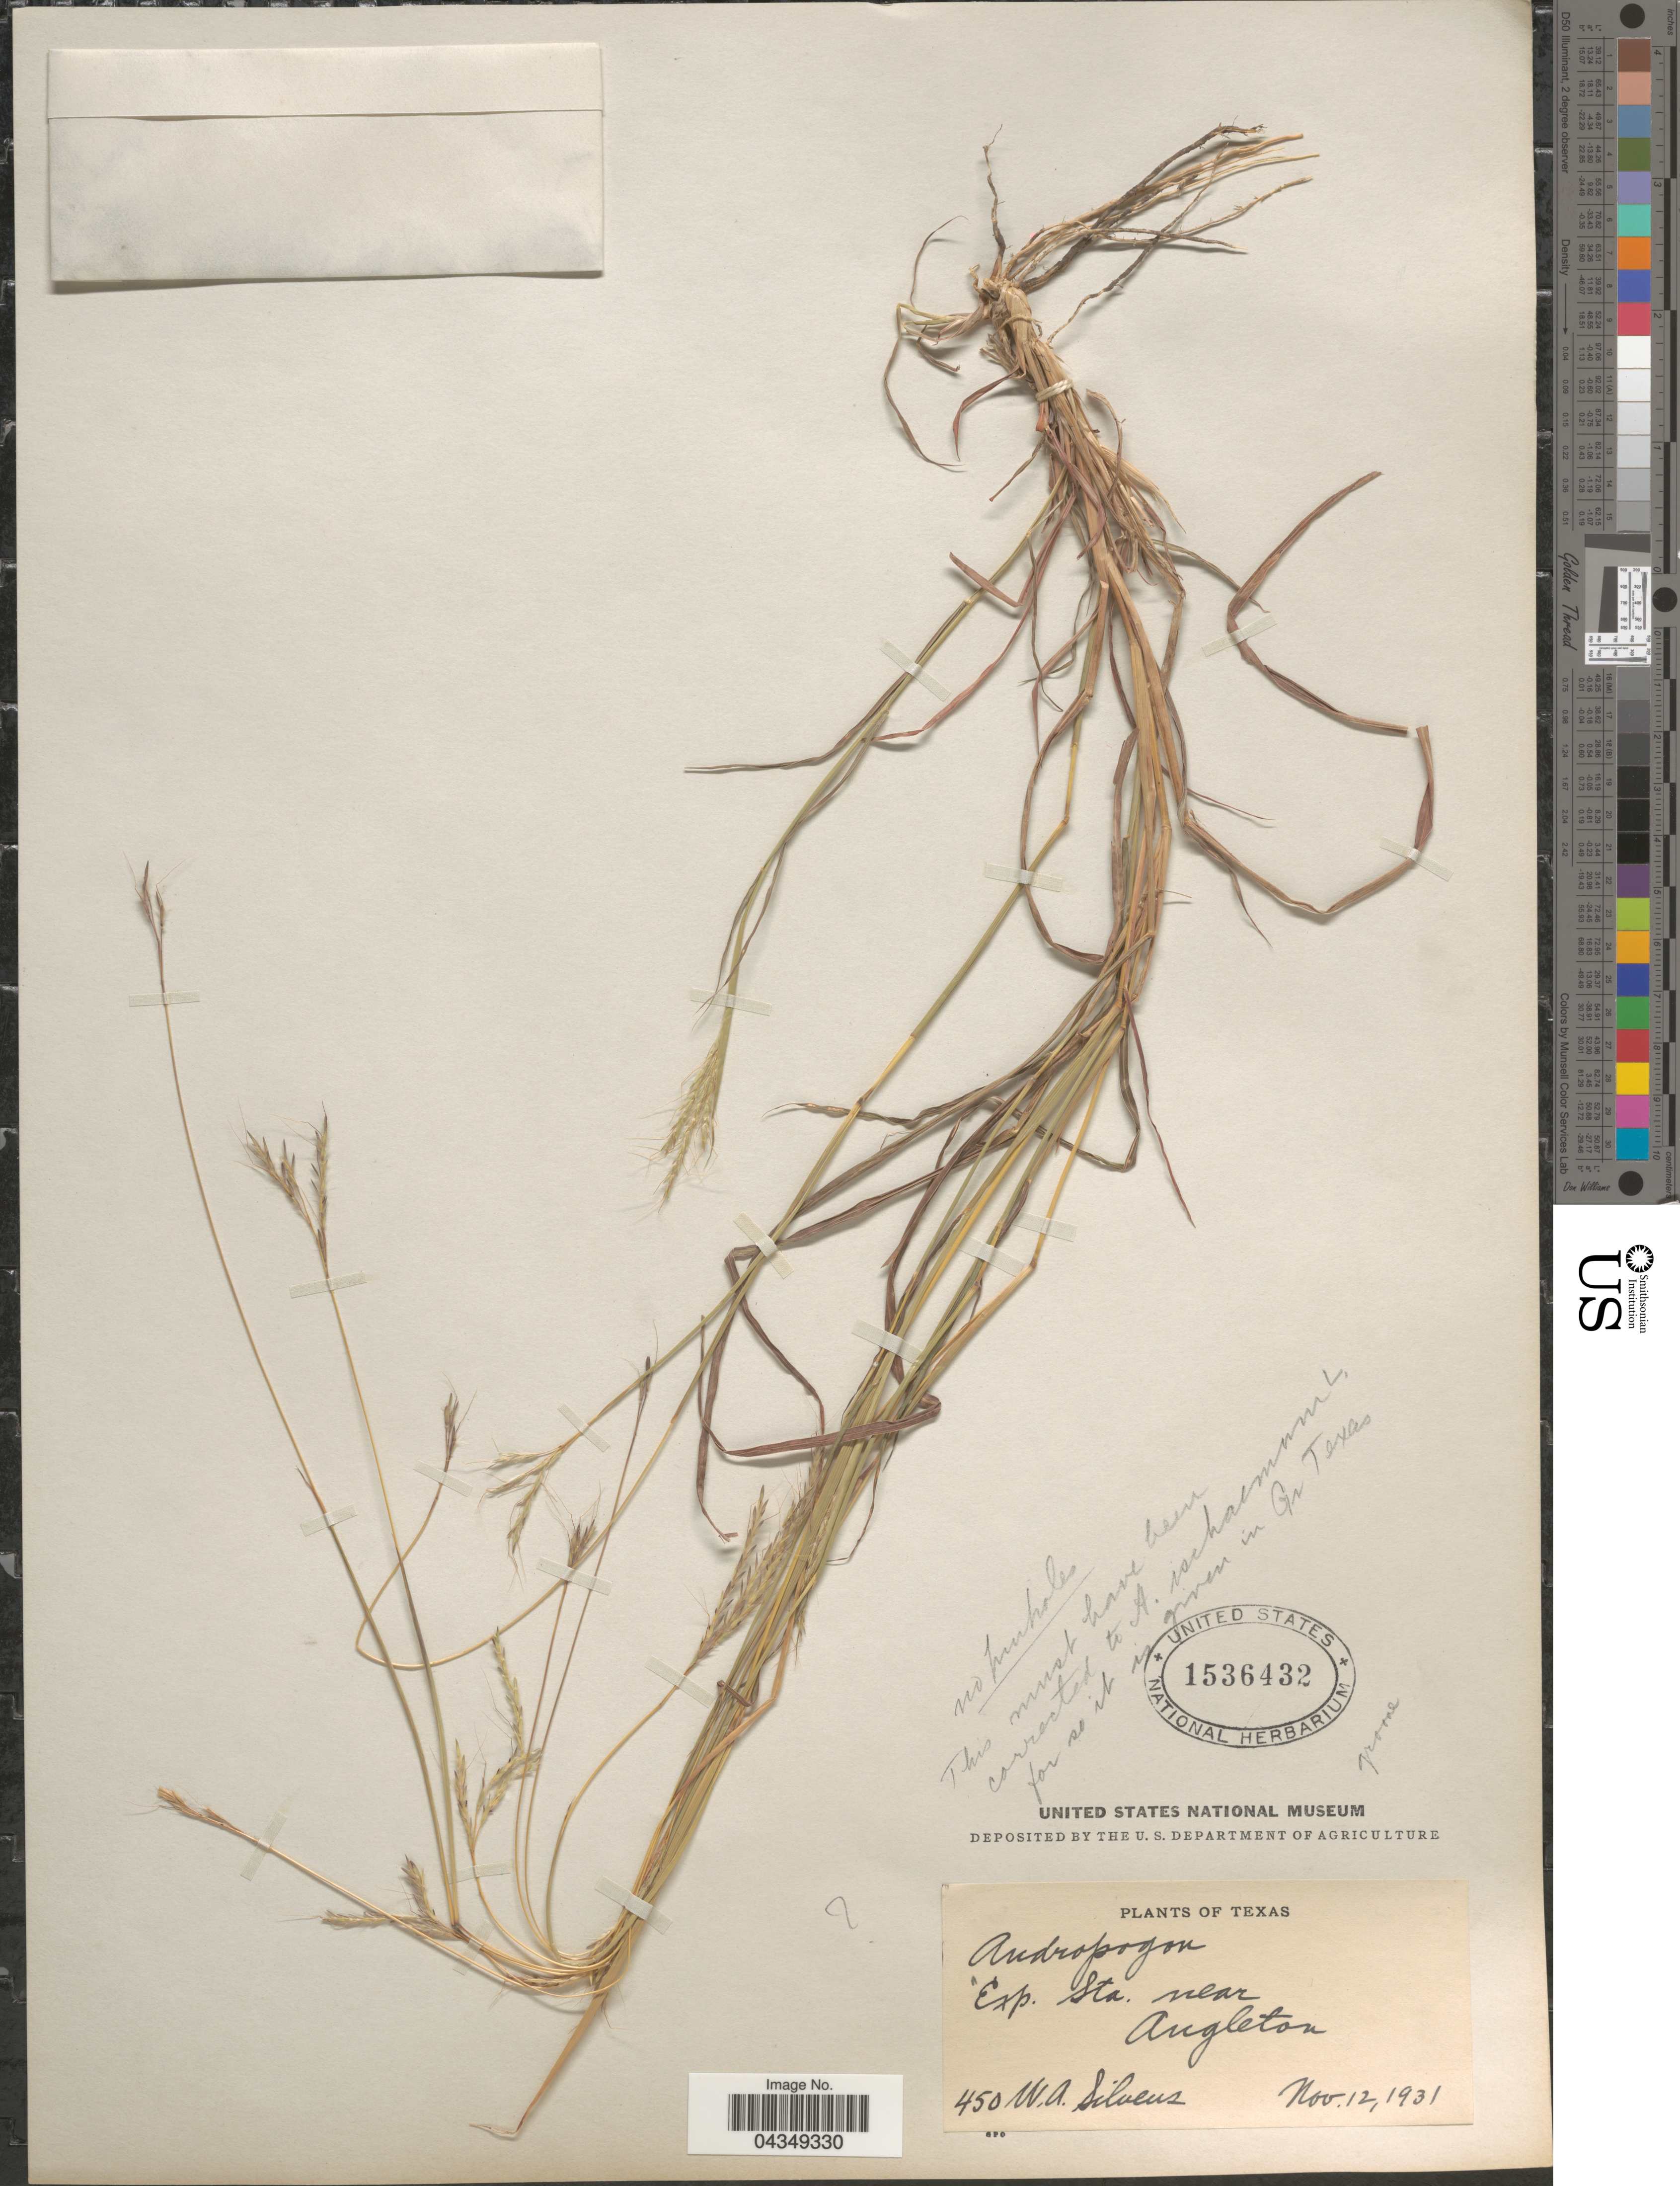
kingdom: Plantae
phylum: Tracheophyta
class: Liliopsida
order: Poales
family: Poaceae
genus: Bothriochloa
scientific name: Bothriochloa ischaemum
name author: (L.) Keng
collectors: W. Silveus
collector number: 450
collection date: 1931-11-12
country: United States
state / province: Texas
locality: Exp. Sta. near Angleton.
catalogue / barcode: US 1536432